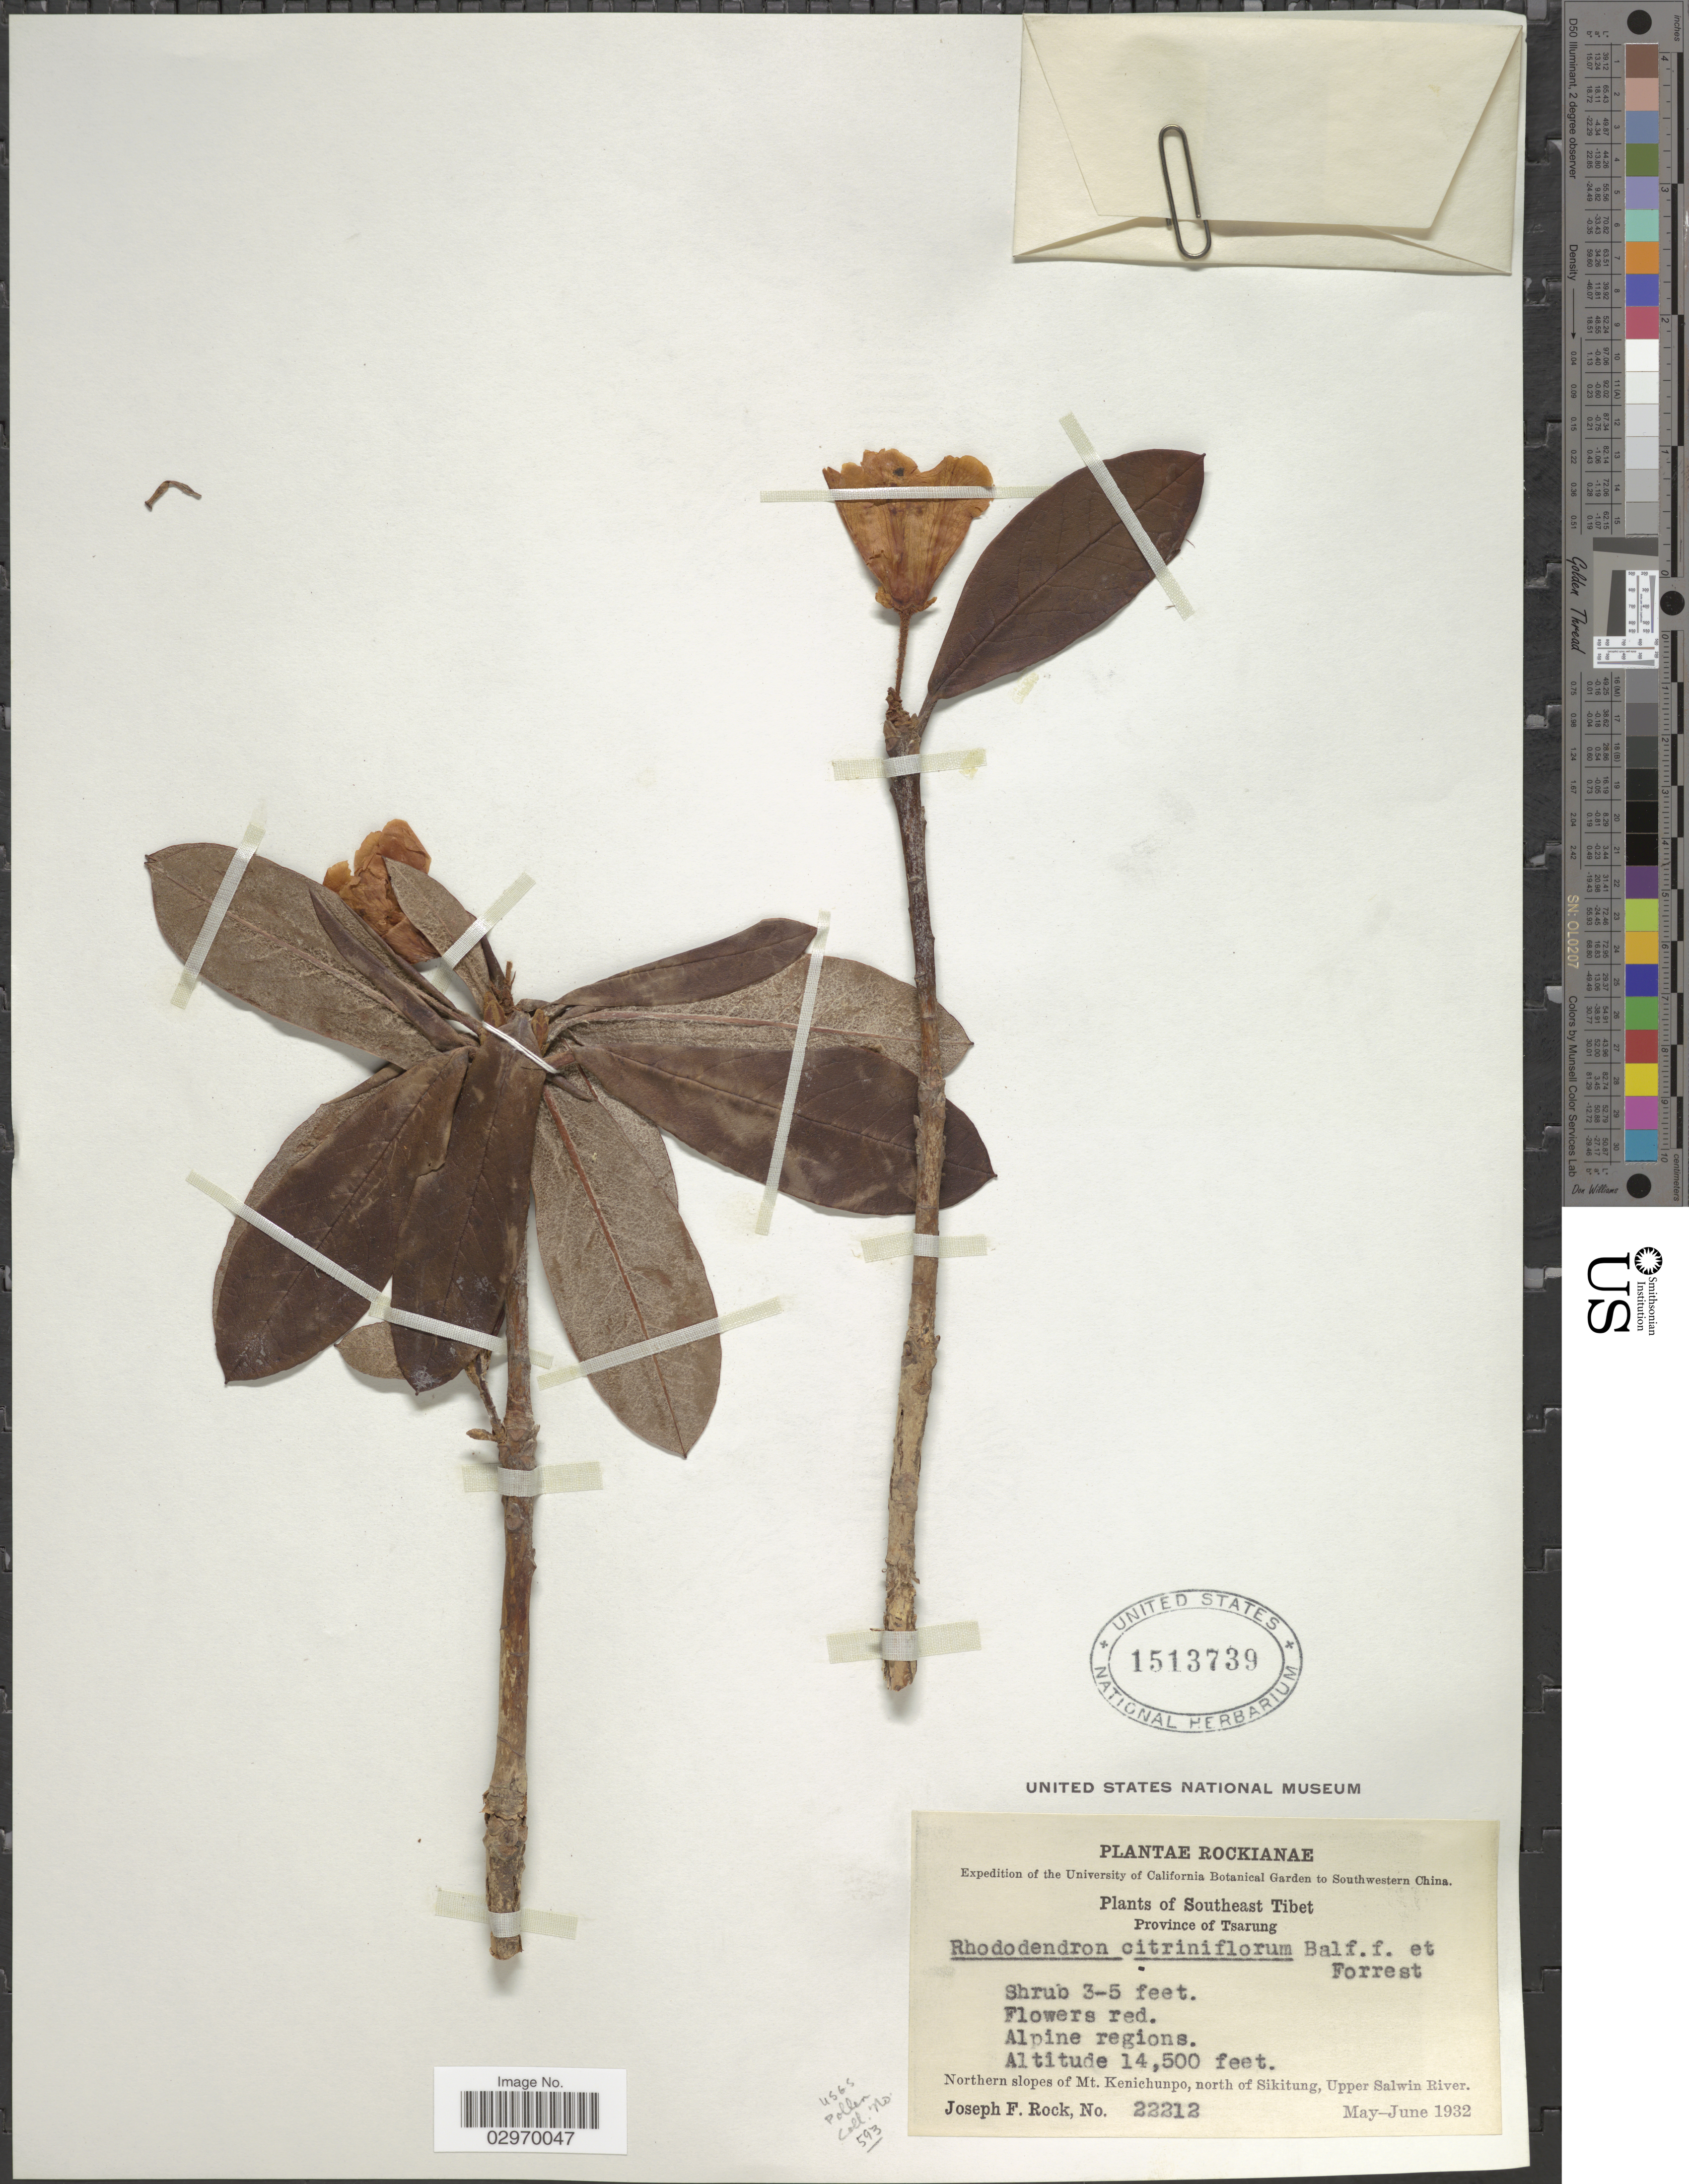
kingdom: Plantae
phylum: Tracheophyta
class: Magnoliopsida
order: Ericales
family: Ericaceae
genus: Rhododendron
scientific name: Rhododendron citriniflorum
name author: Balf. f. & Forrest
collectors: J. F. Rock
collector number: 22212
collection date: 1932-05/1932-06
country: China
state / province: Xizang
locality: Southwestern China. Southeast Tibet. Province of Tsarung. Alpine regions. Northern slopes of Mt. Kenichunpo, north of Sikitung, Upper Salwin River.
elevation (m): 4420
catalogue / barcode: US 1513739